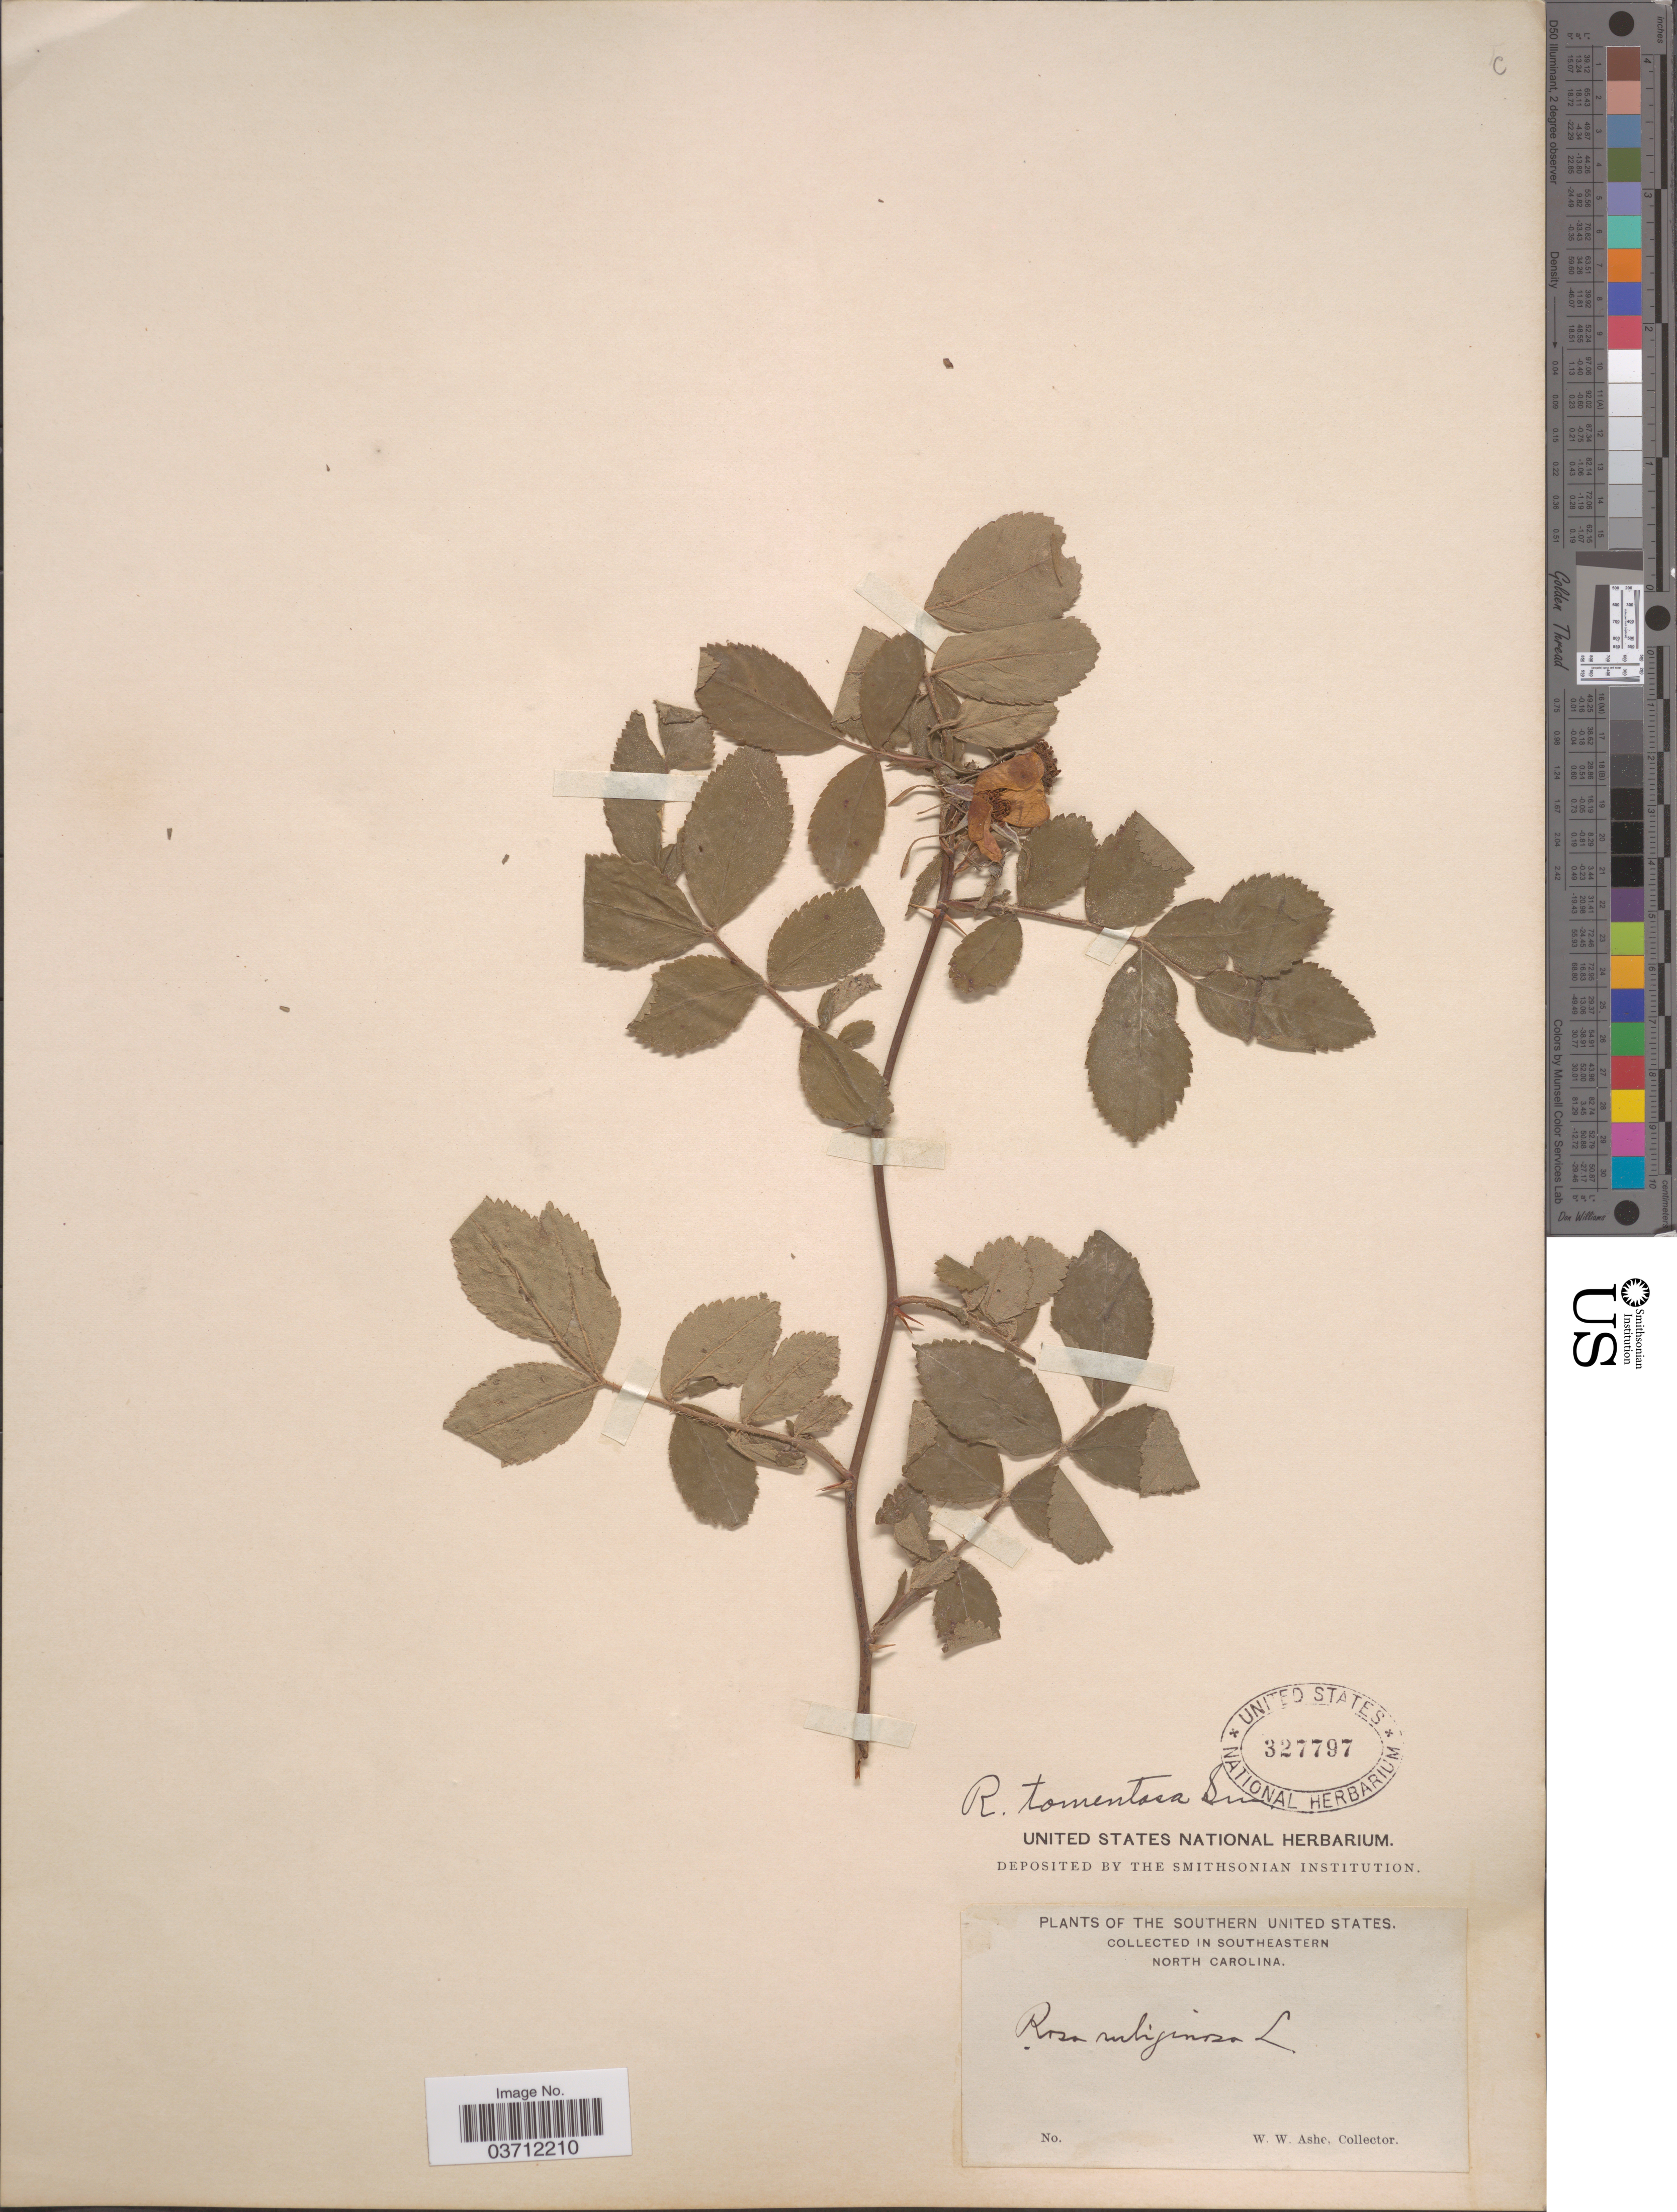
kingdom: Plantae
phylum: Tracheophyta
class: Magnoliopsida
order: Rosales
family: Rosaceae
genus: Rosa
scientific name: Rosa tomentosa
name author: Sm.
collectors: W. W. Ashe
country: United States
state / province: North Carolina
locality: Southern United States. Southeastern North Carolina.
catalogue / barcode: US 327797